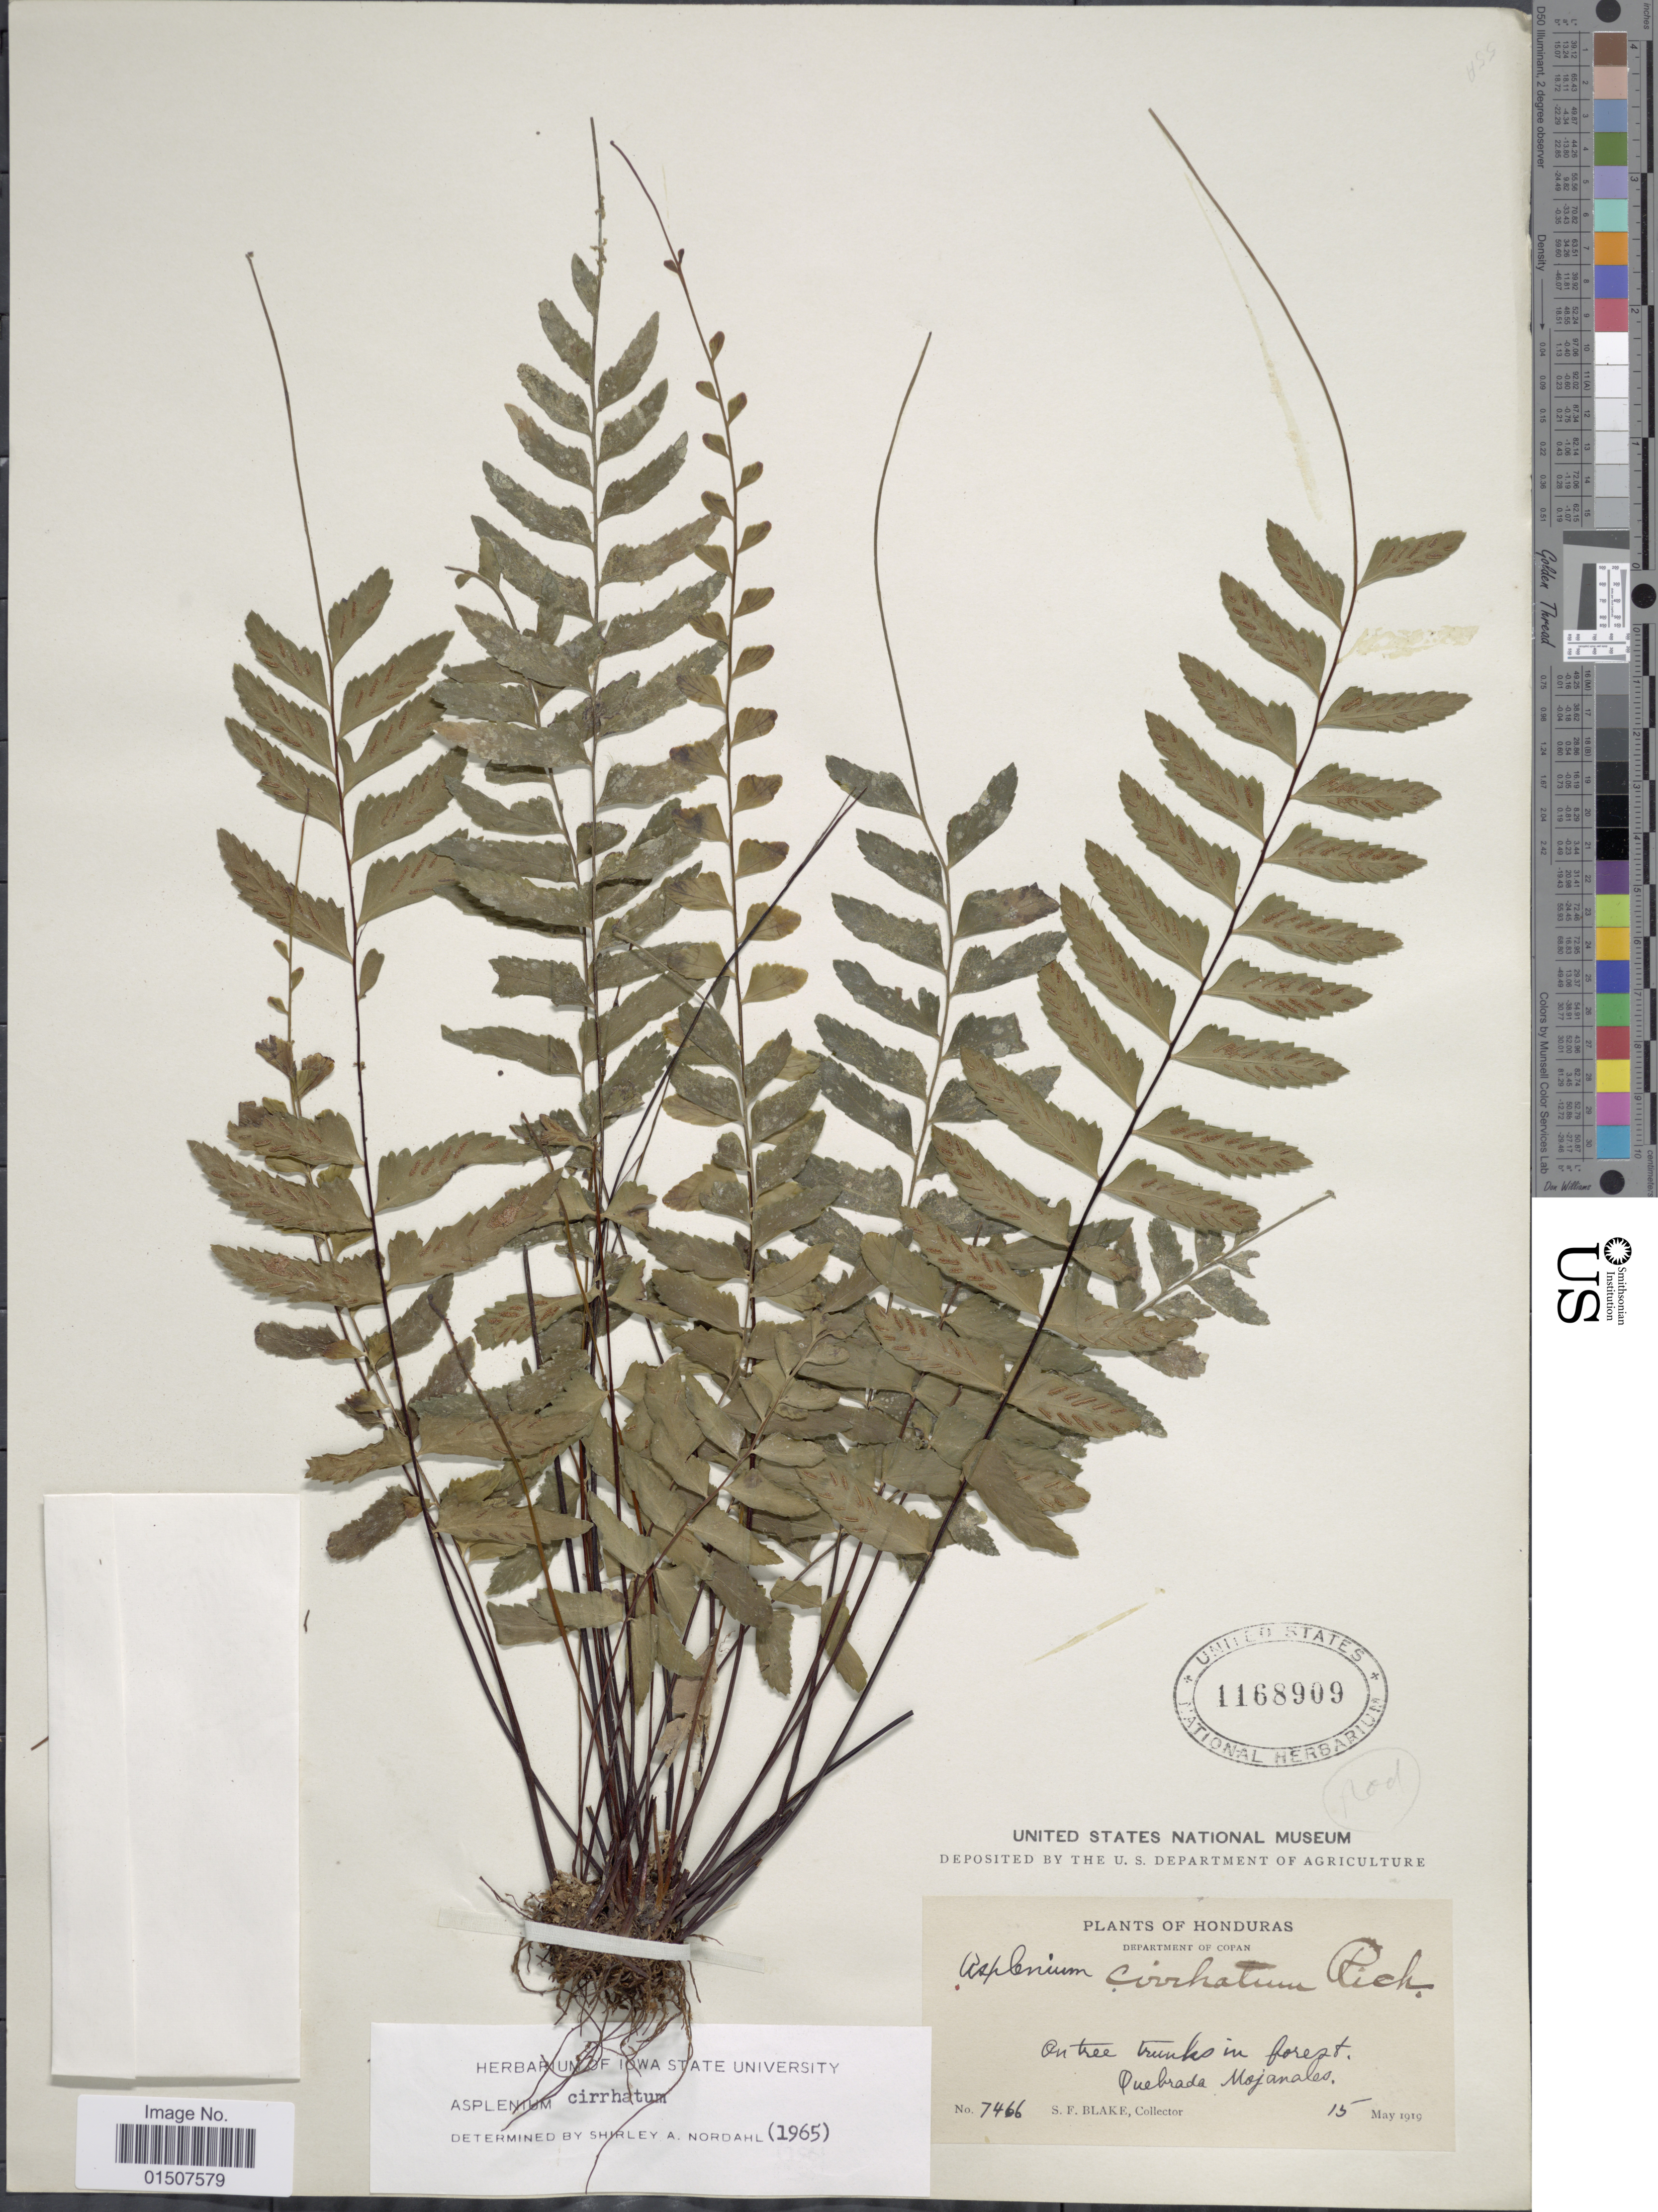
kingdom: Plantae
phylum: Tracheophyta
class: Polypodiopsida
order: Polypodiales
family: Aspleniaceae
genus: Asplenium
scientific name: Asplenium radicans var. cirrhatum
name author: (Rich. ex Willd.) Rosenst.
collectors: S. Blake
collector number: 7466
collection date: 1919-05-15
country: Honduras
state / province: Copán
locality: Quebrada Mojanales.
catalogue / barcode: US 1168909